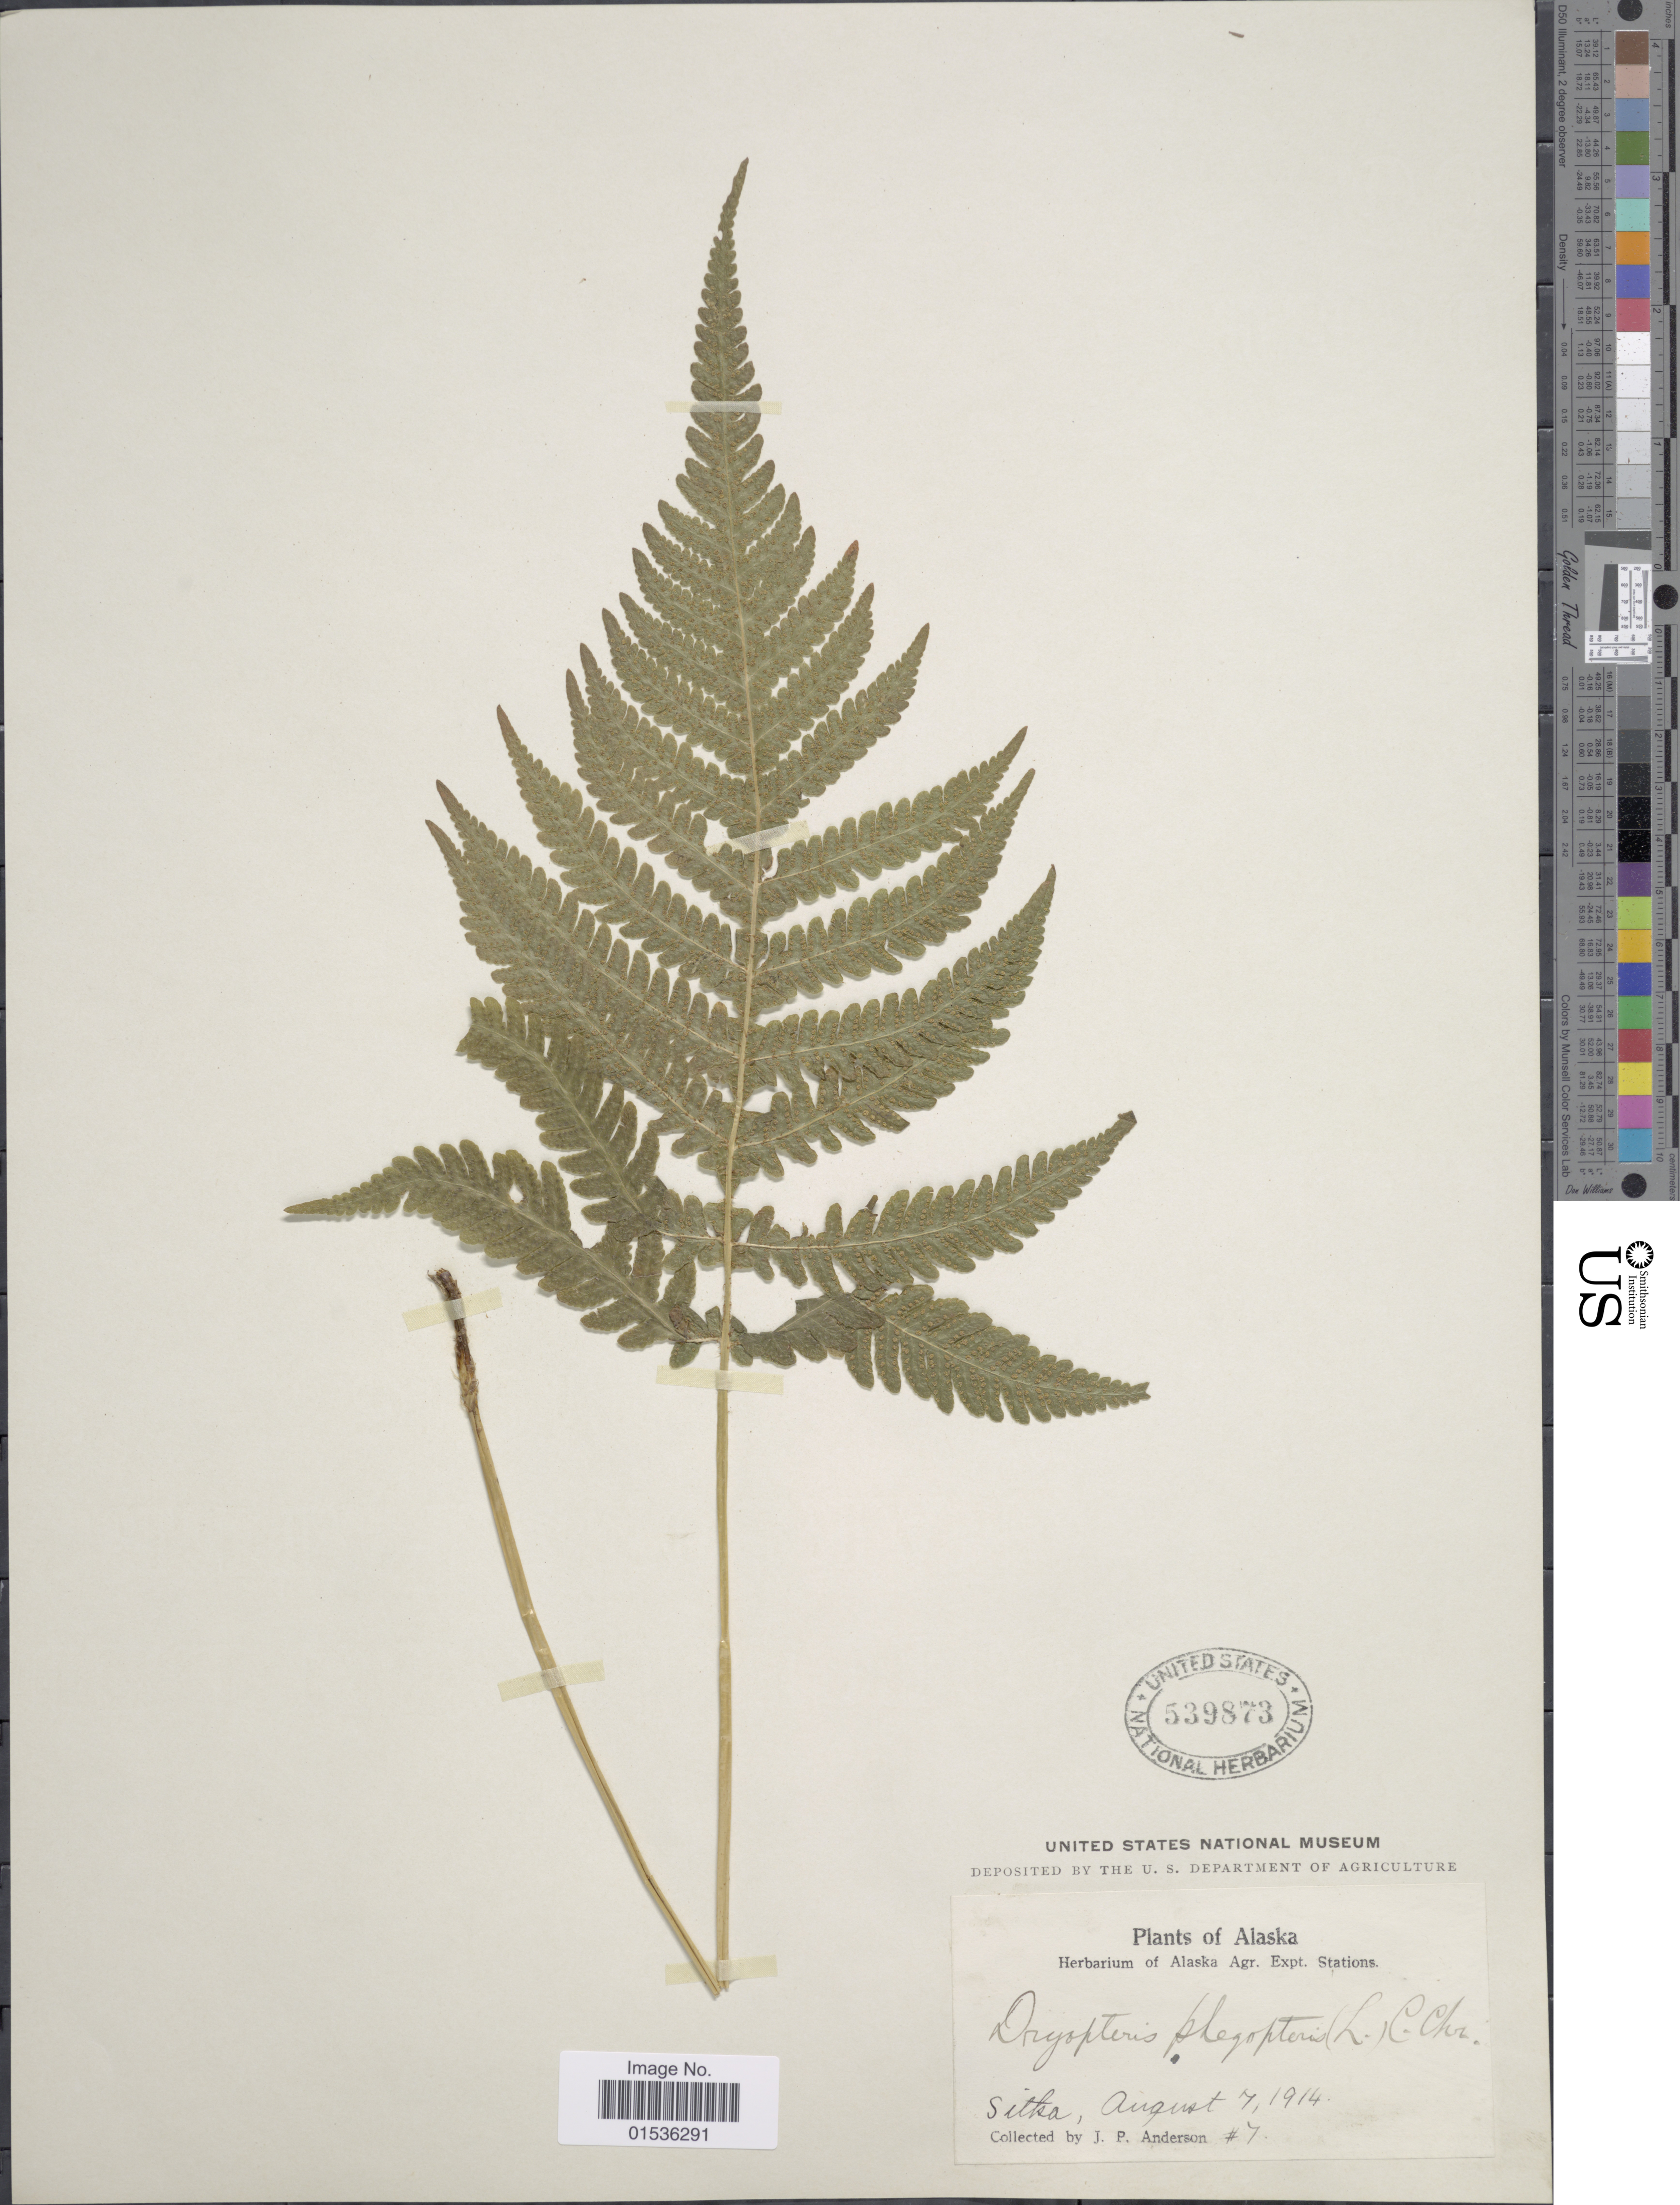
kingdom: Plantae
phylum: Tracheophyta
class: Polypodiopsida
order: Polypodiales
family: Thelypteridaceae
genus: Phegopteris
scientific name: Phegopteris connectilis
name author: (Michx.) Watt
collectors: J. Anderson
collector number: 7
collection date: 1914-08-07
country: United States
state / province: Alaska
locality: Sitka.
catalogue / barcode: US 539873